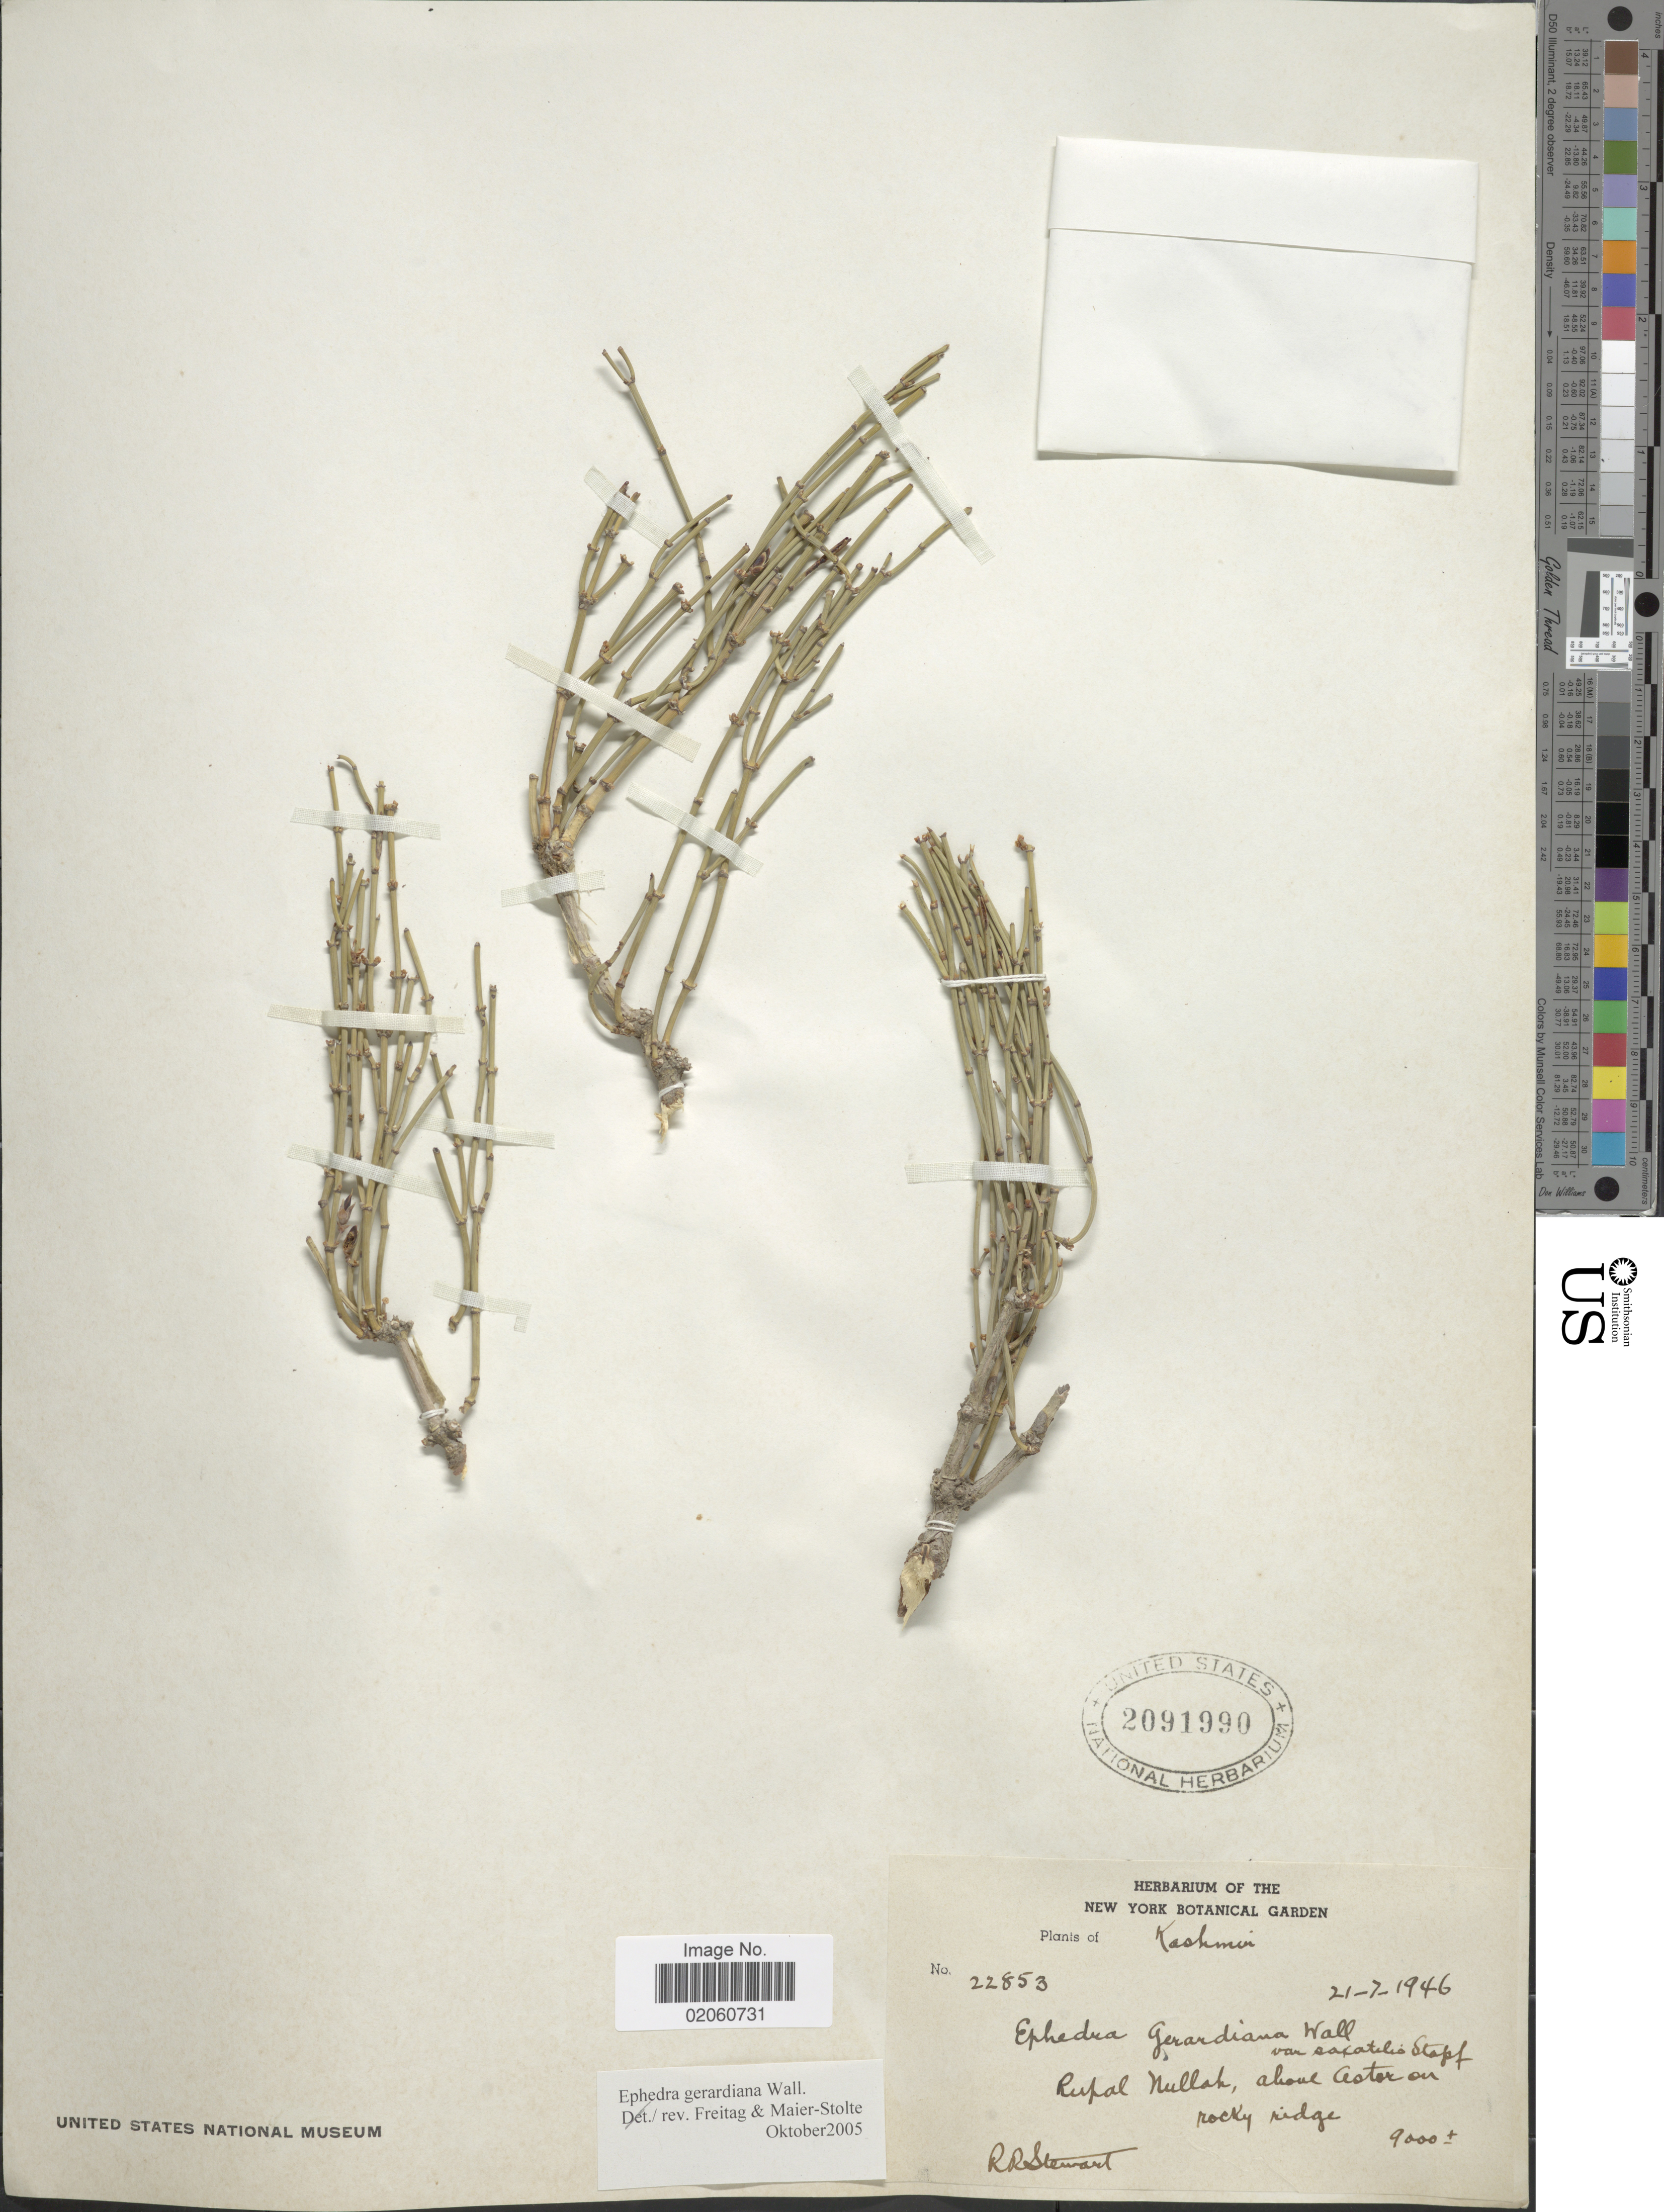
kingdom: Plantae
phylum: Tracheophyta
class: Gnetopsida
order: Ephedrales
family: Ephedraceae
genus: Ephedra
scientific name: Ephedra gerardiana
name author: Wall. ex Klotzsch & Garcke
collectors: R. R. Stewart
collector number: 22853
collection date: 1946-07-21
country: India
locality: Kashmir, Nullah, above Astor on rocky ridge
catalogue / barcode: US 2091990